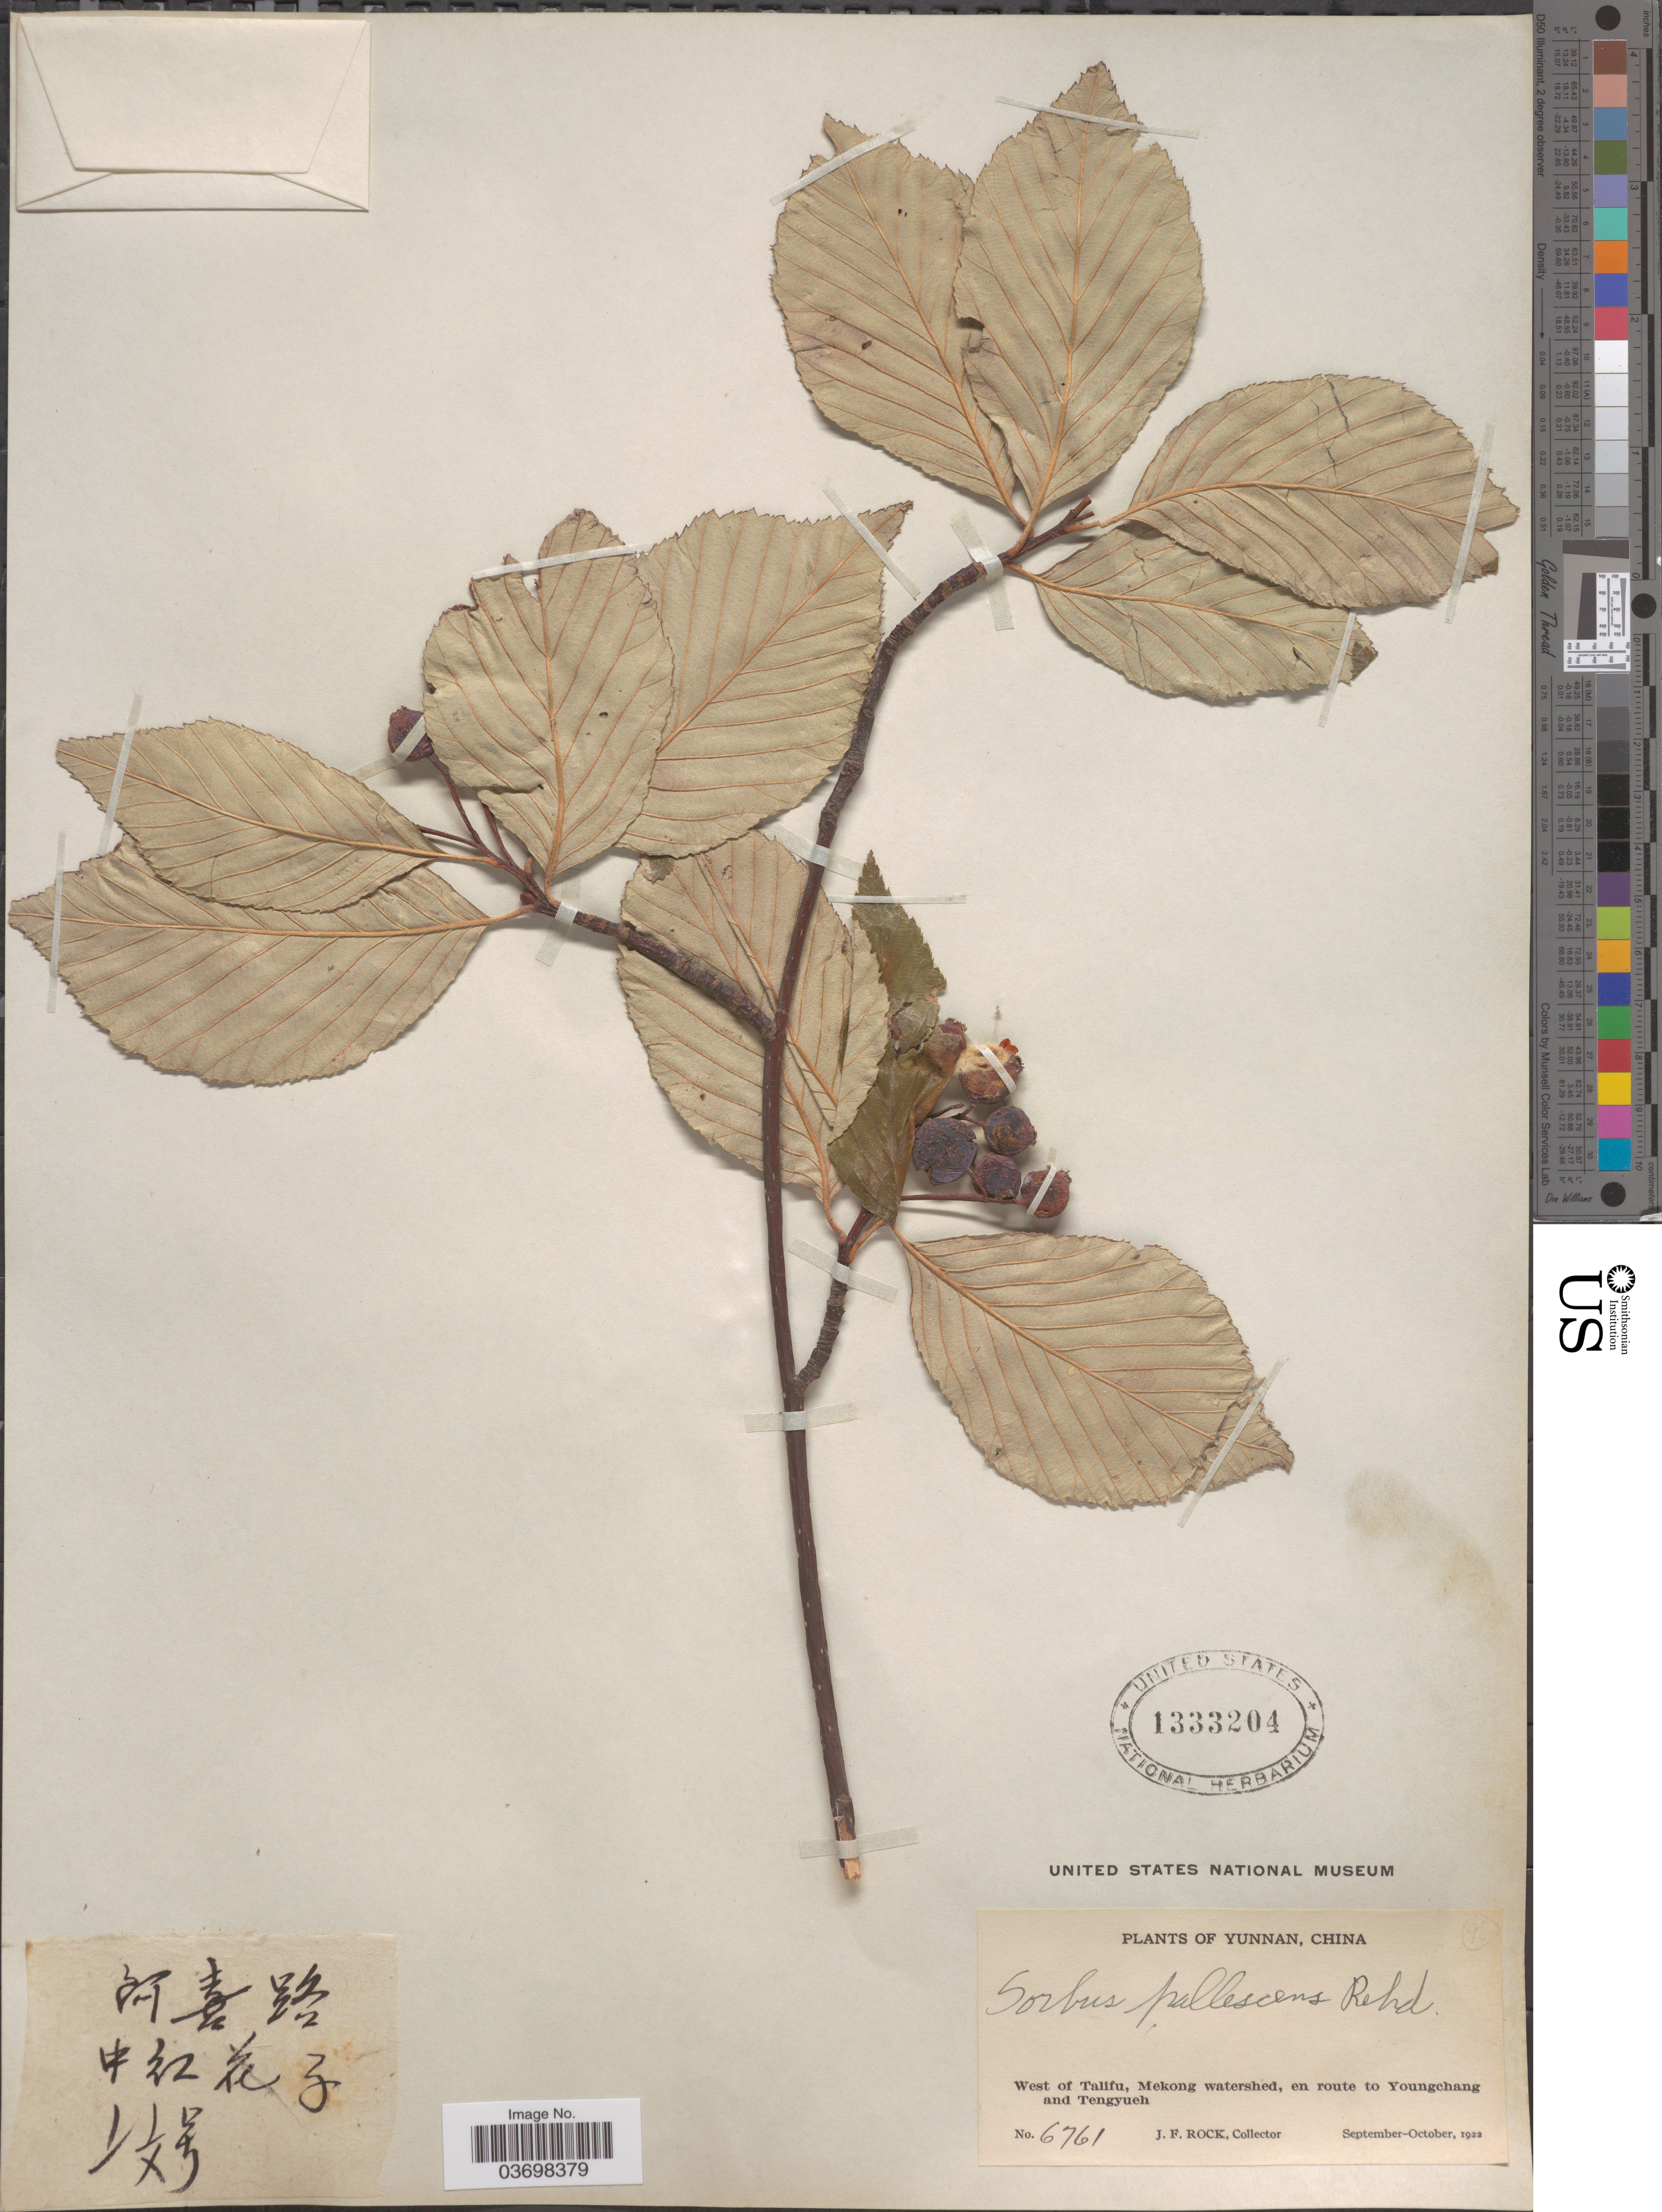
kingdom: Plantae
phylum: Tracheophyta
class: Magnoliopsida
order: Rosales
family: Rosaceae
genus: Sorbus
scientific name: Sorbus pallescens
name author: Rehder in Sarg.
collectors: J. Rock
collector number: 6761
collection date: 1922-09/1922-10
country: China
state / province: Yunnan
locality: West of Talifu, Mekong watershed, en route to Youngchang and Tengyueh.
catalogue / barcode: US 1333204